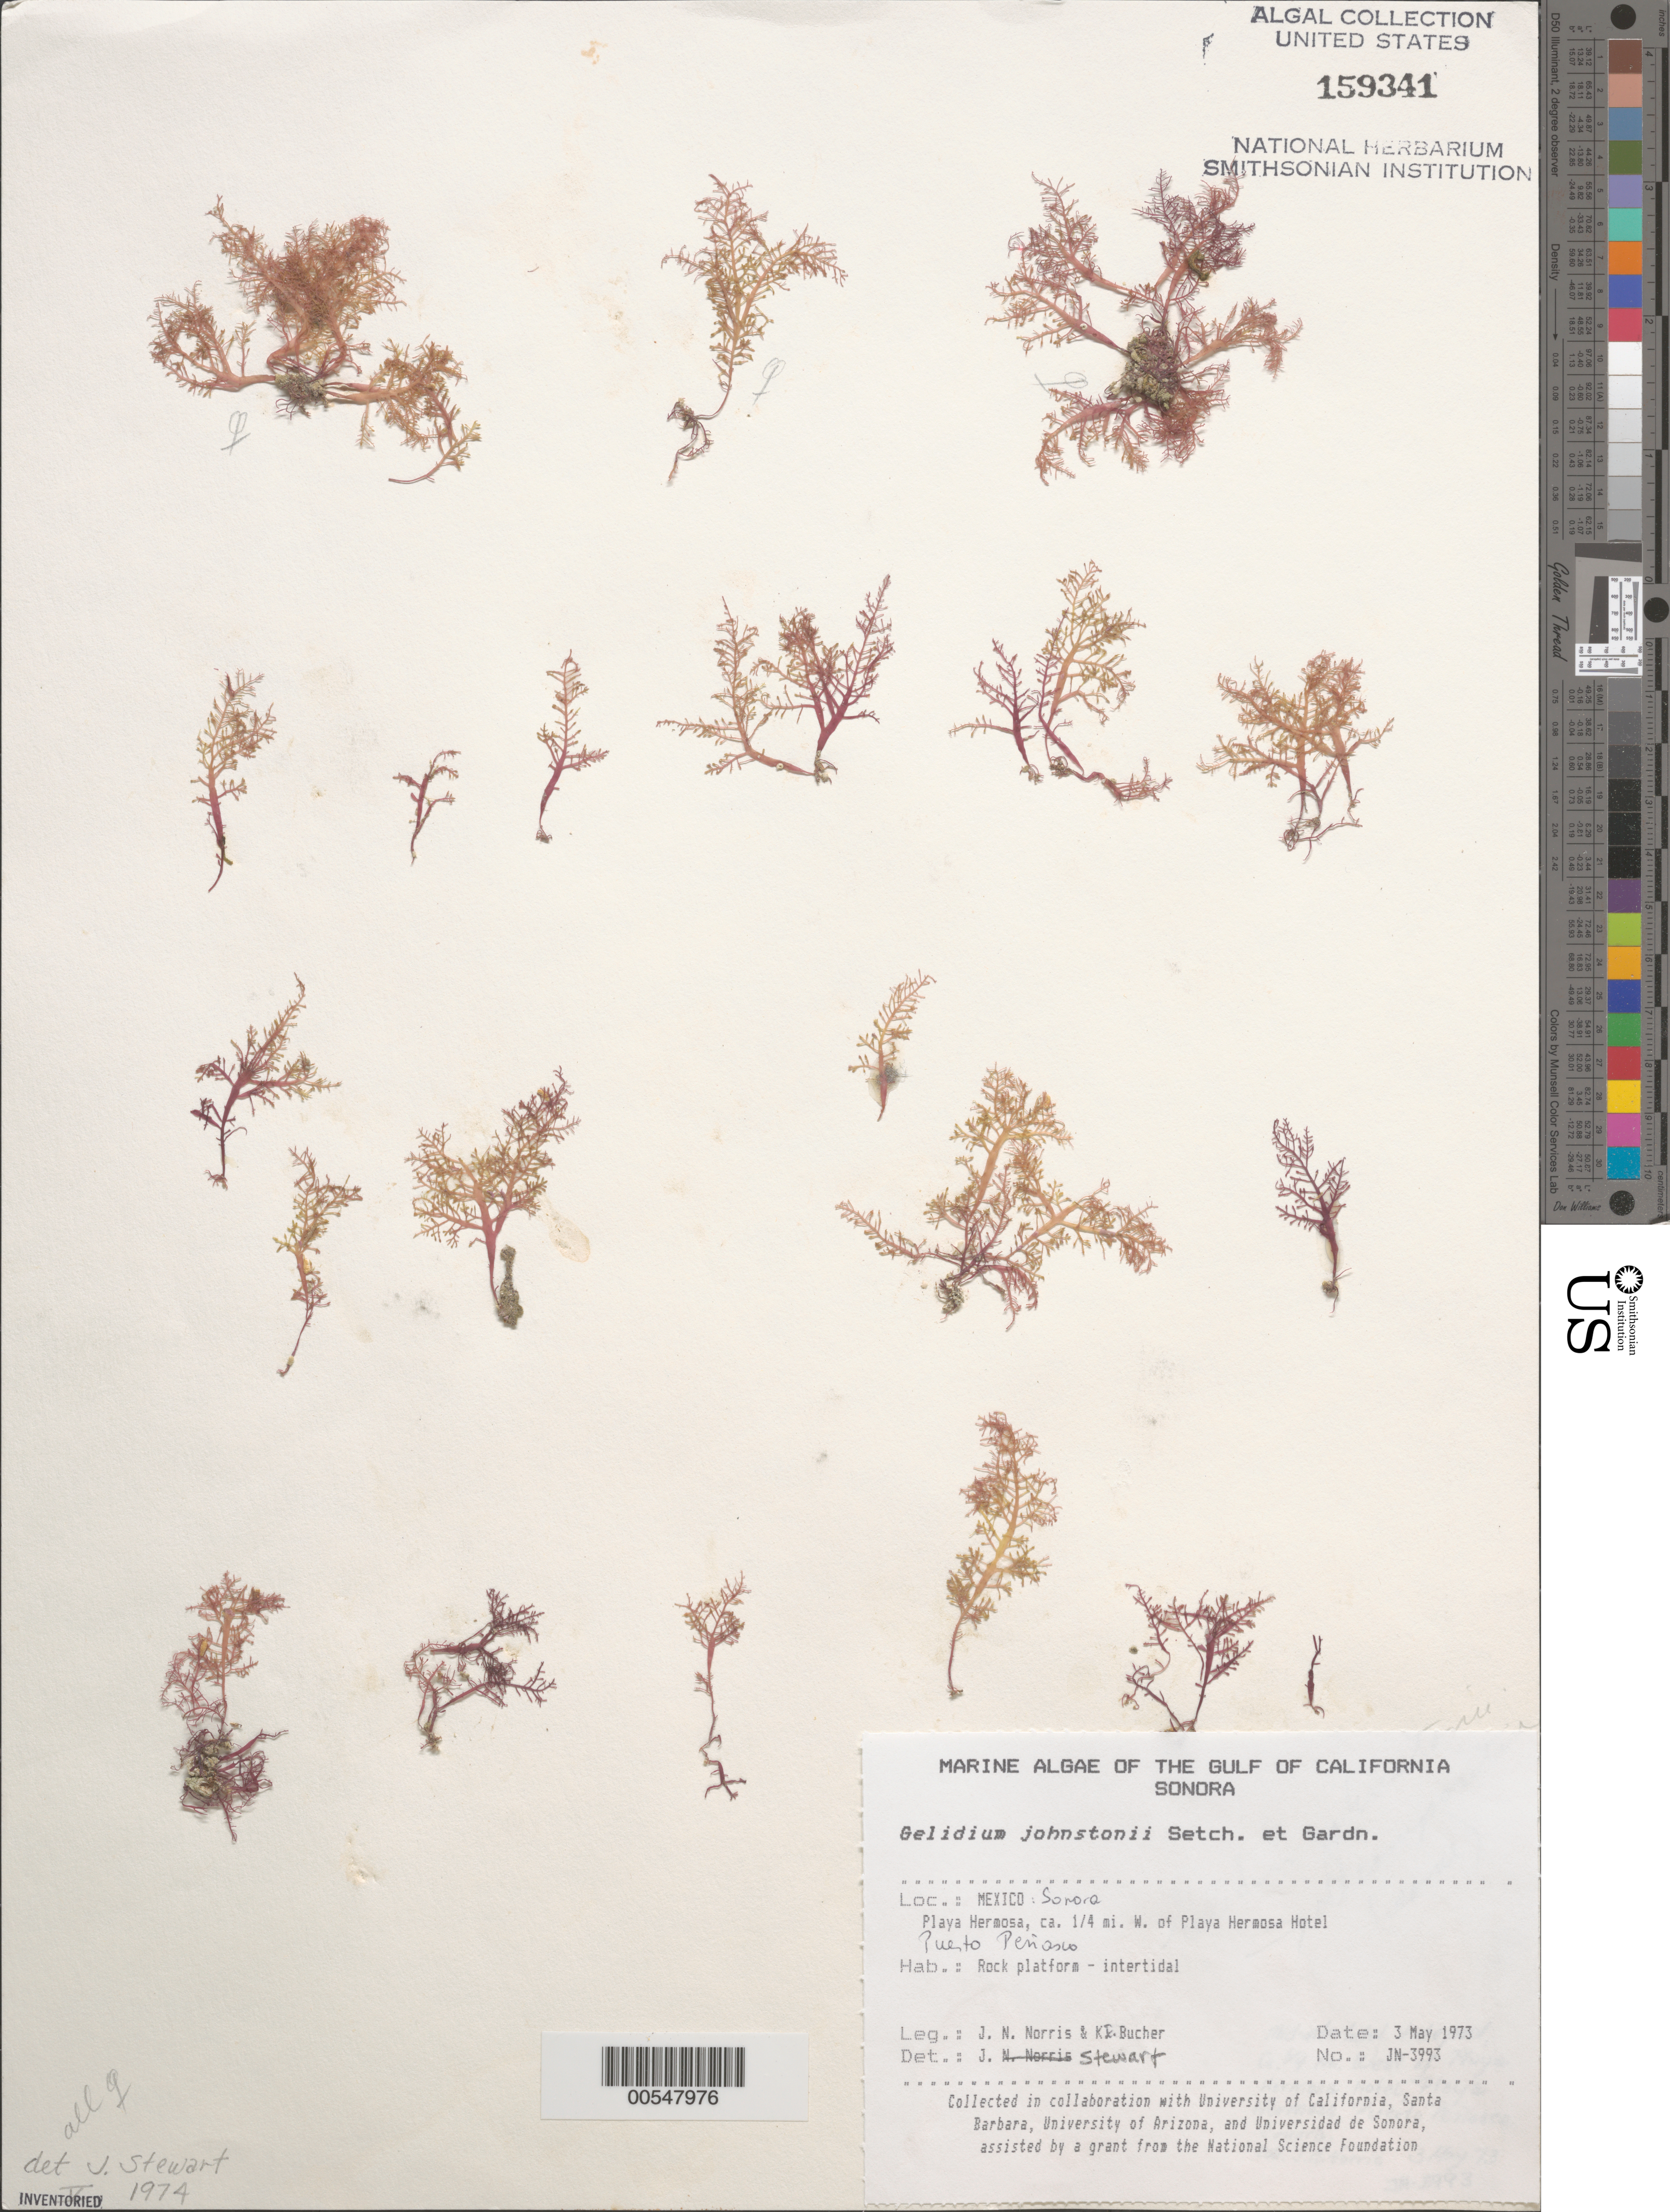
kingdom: Plantae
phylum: Rhodophyta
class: Florideophyceae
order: Gelidiales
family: Gelidiaceae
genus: Gelidium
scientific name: Gelidium johnstonii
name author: Setchell & N.L. Gardner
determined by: Stewart, J.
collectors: J. N. Norris & K. E. Bucher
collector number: JN-3993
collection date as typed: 03 May 1973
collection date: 1973-05-03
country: Mexico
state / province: Sonora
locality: Playa Hermosa, Puerto Penasco, ca. 0.25 mile west of Playa Hermosa Hotel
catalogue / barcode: US 159341